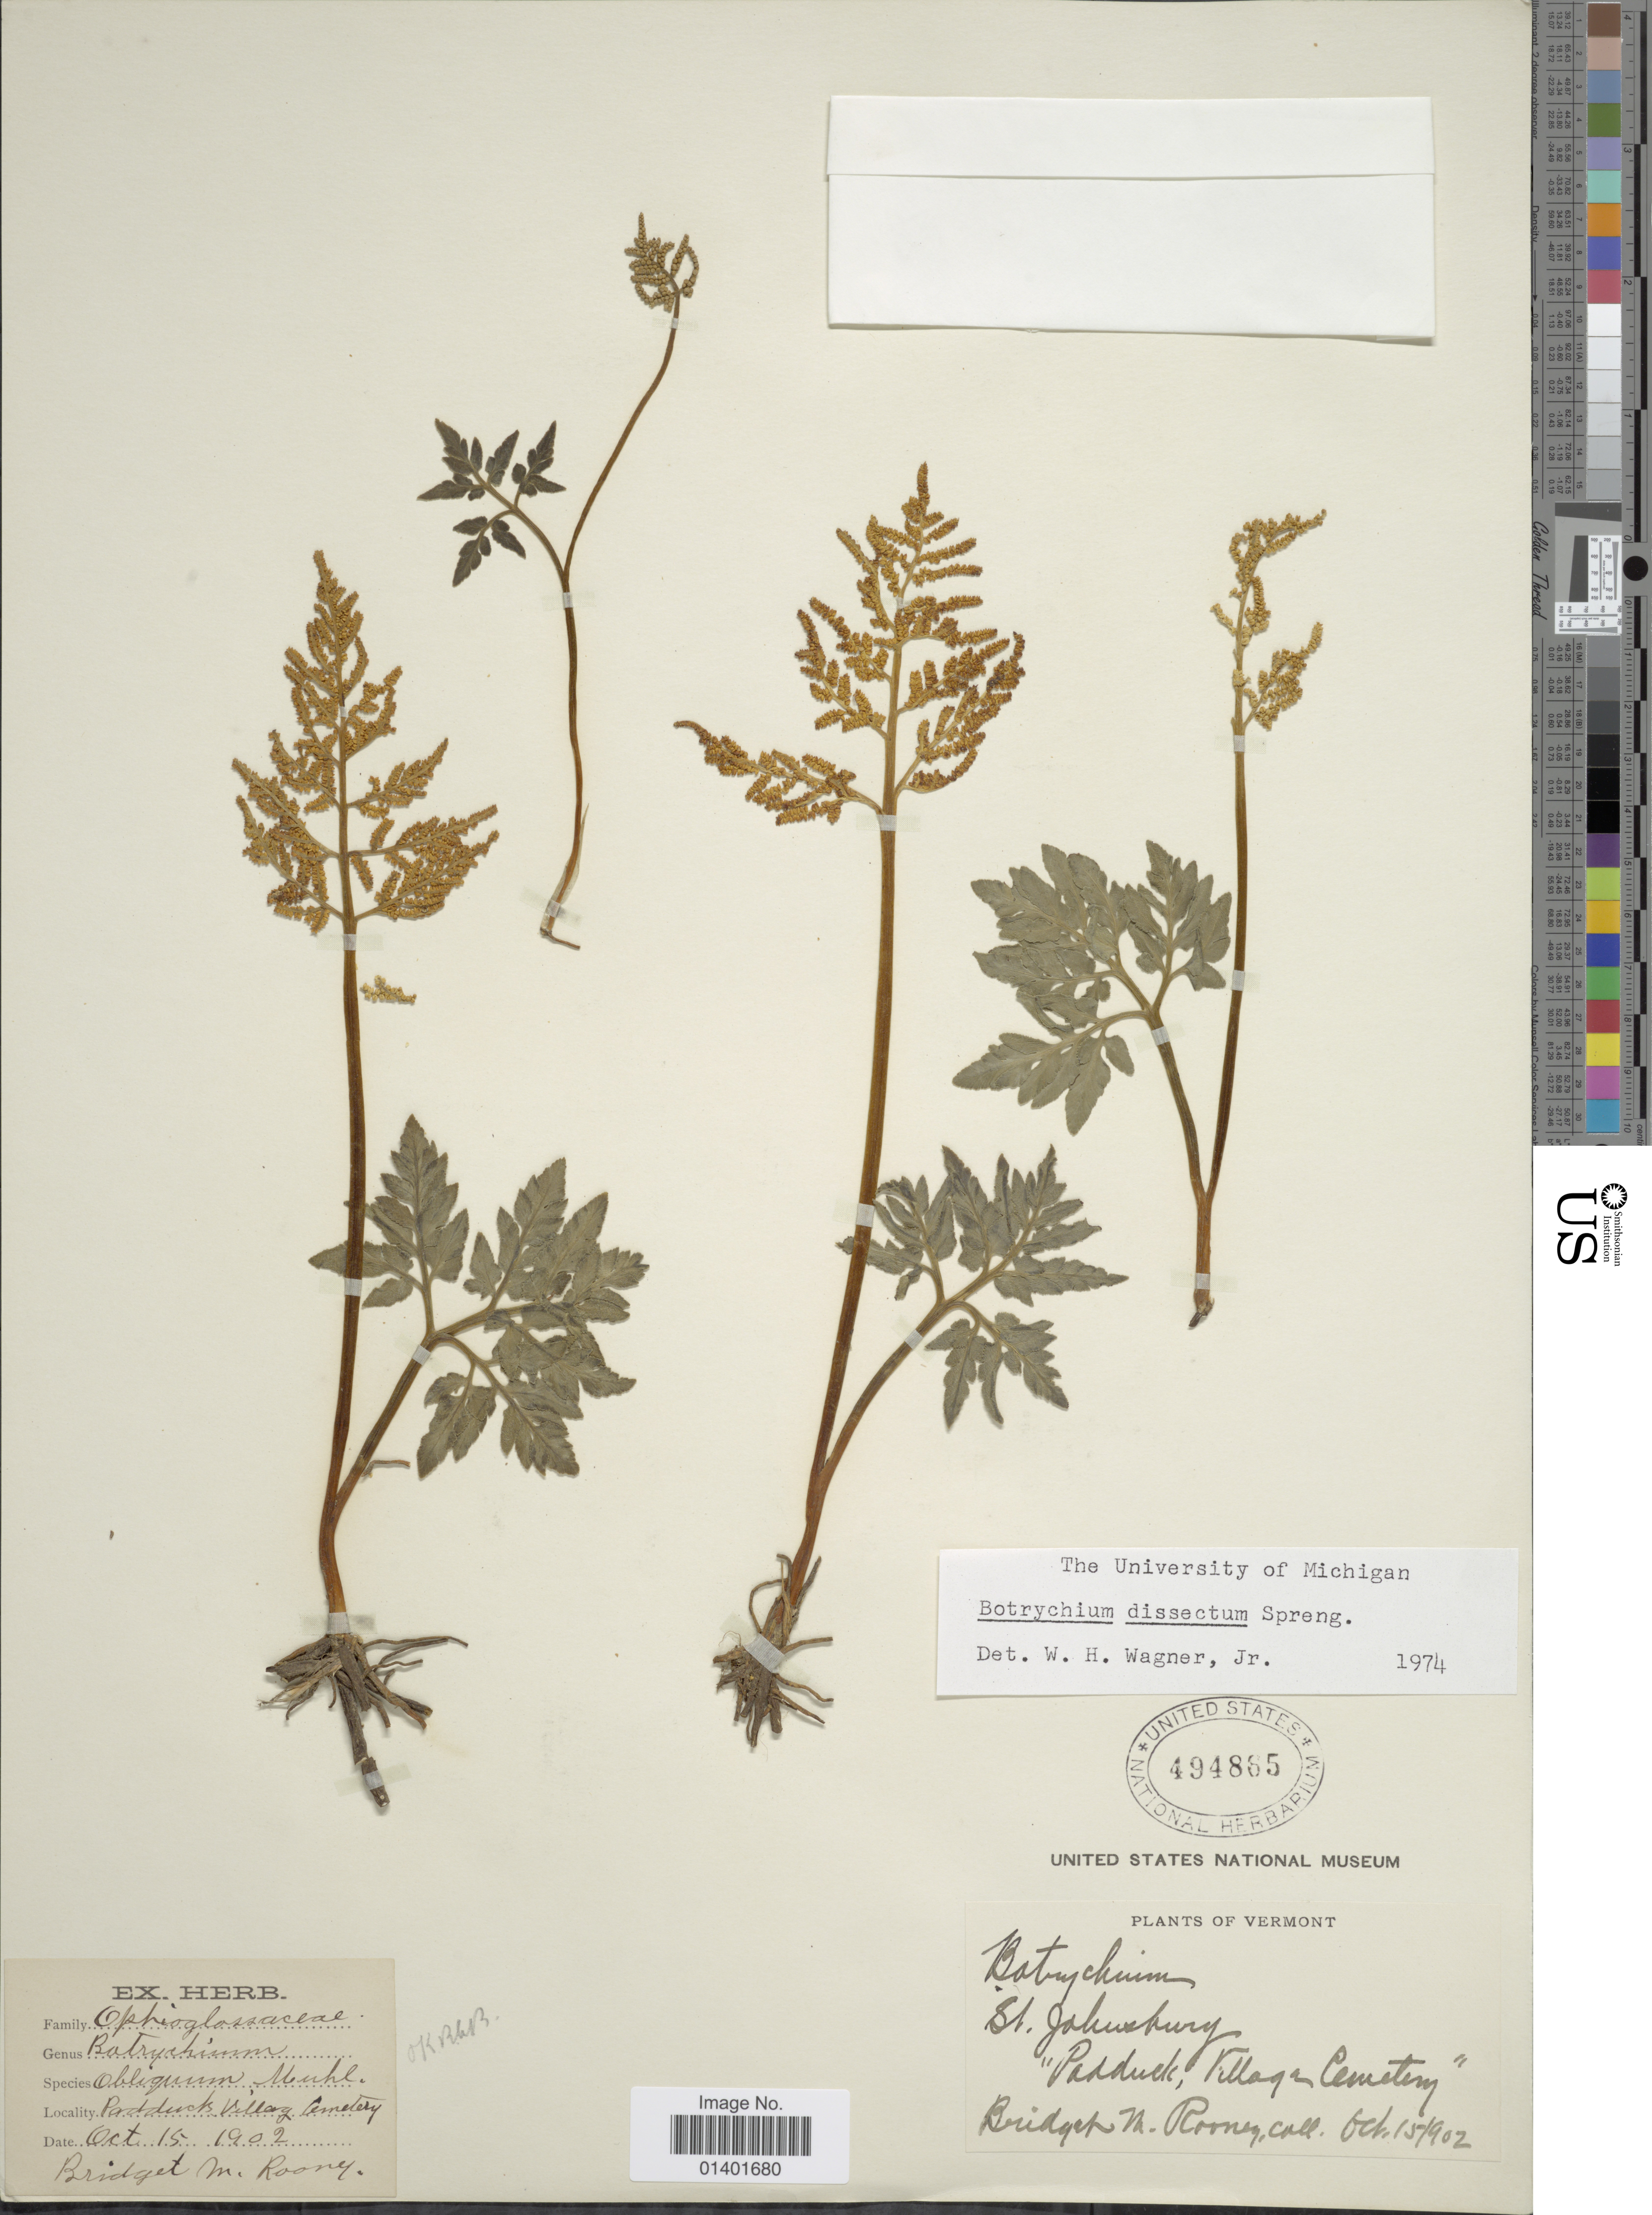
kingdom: Plantae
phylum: Tracheophyta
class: Polypodiopsida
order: Ophioglossales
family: Ophioglossaceae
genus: Botrychium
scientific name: Botrychium dissectum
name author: Spreng.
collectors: B. Rooney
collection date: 1902-10-15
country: United States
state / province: Vermont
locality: St. Johnsburg, Padduck, Village Cemetery.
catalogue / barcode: US 494865